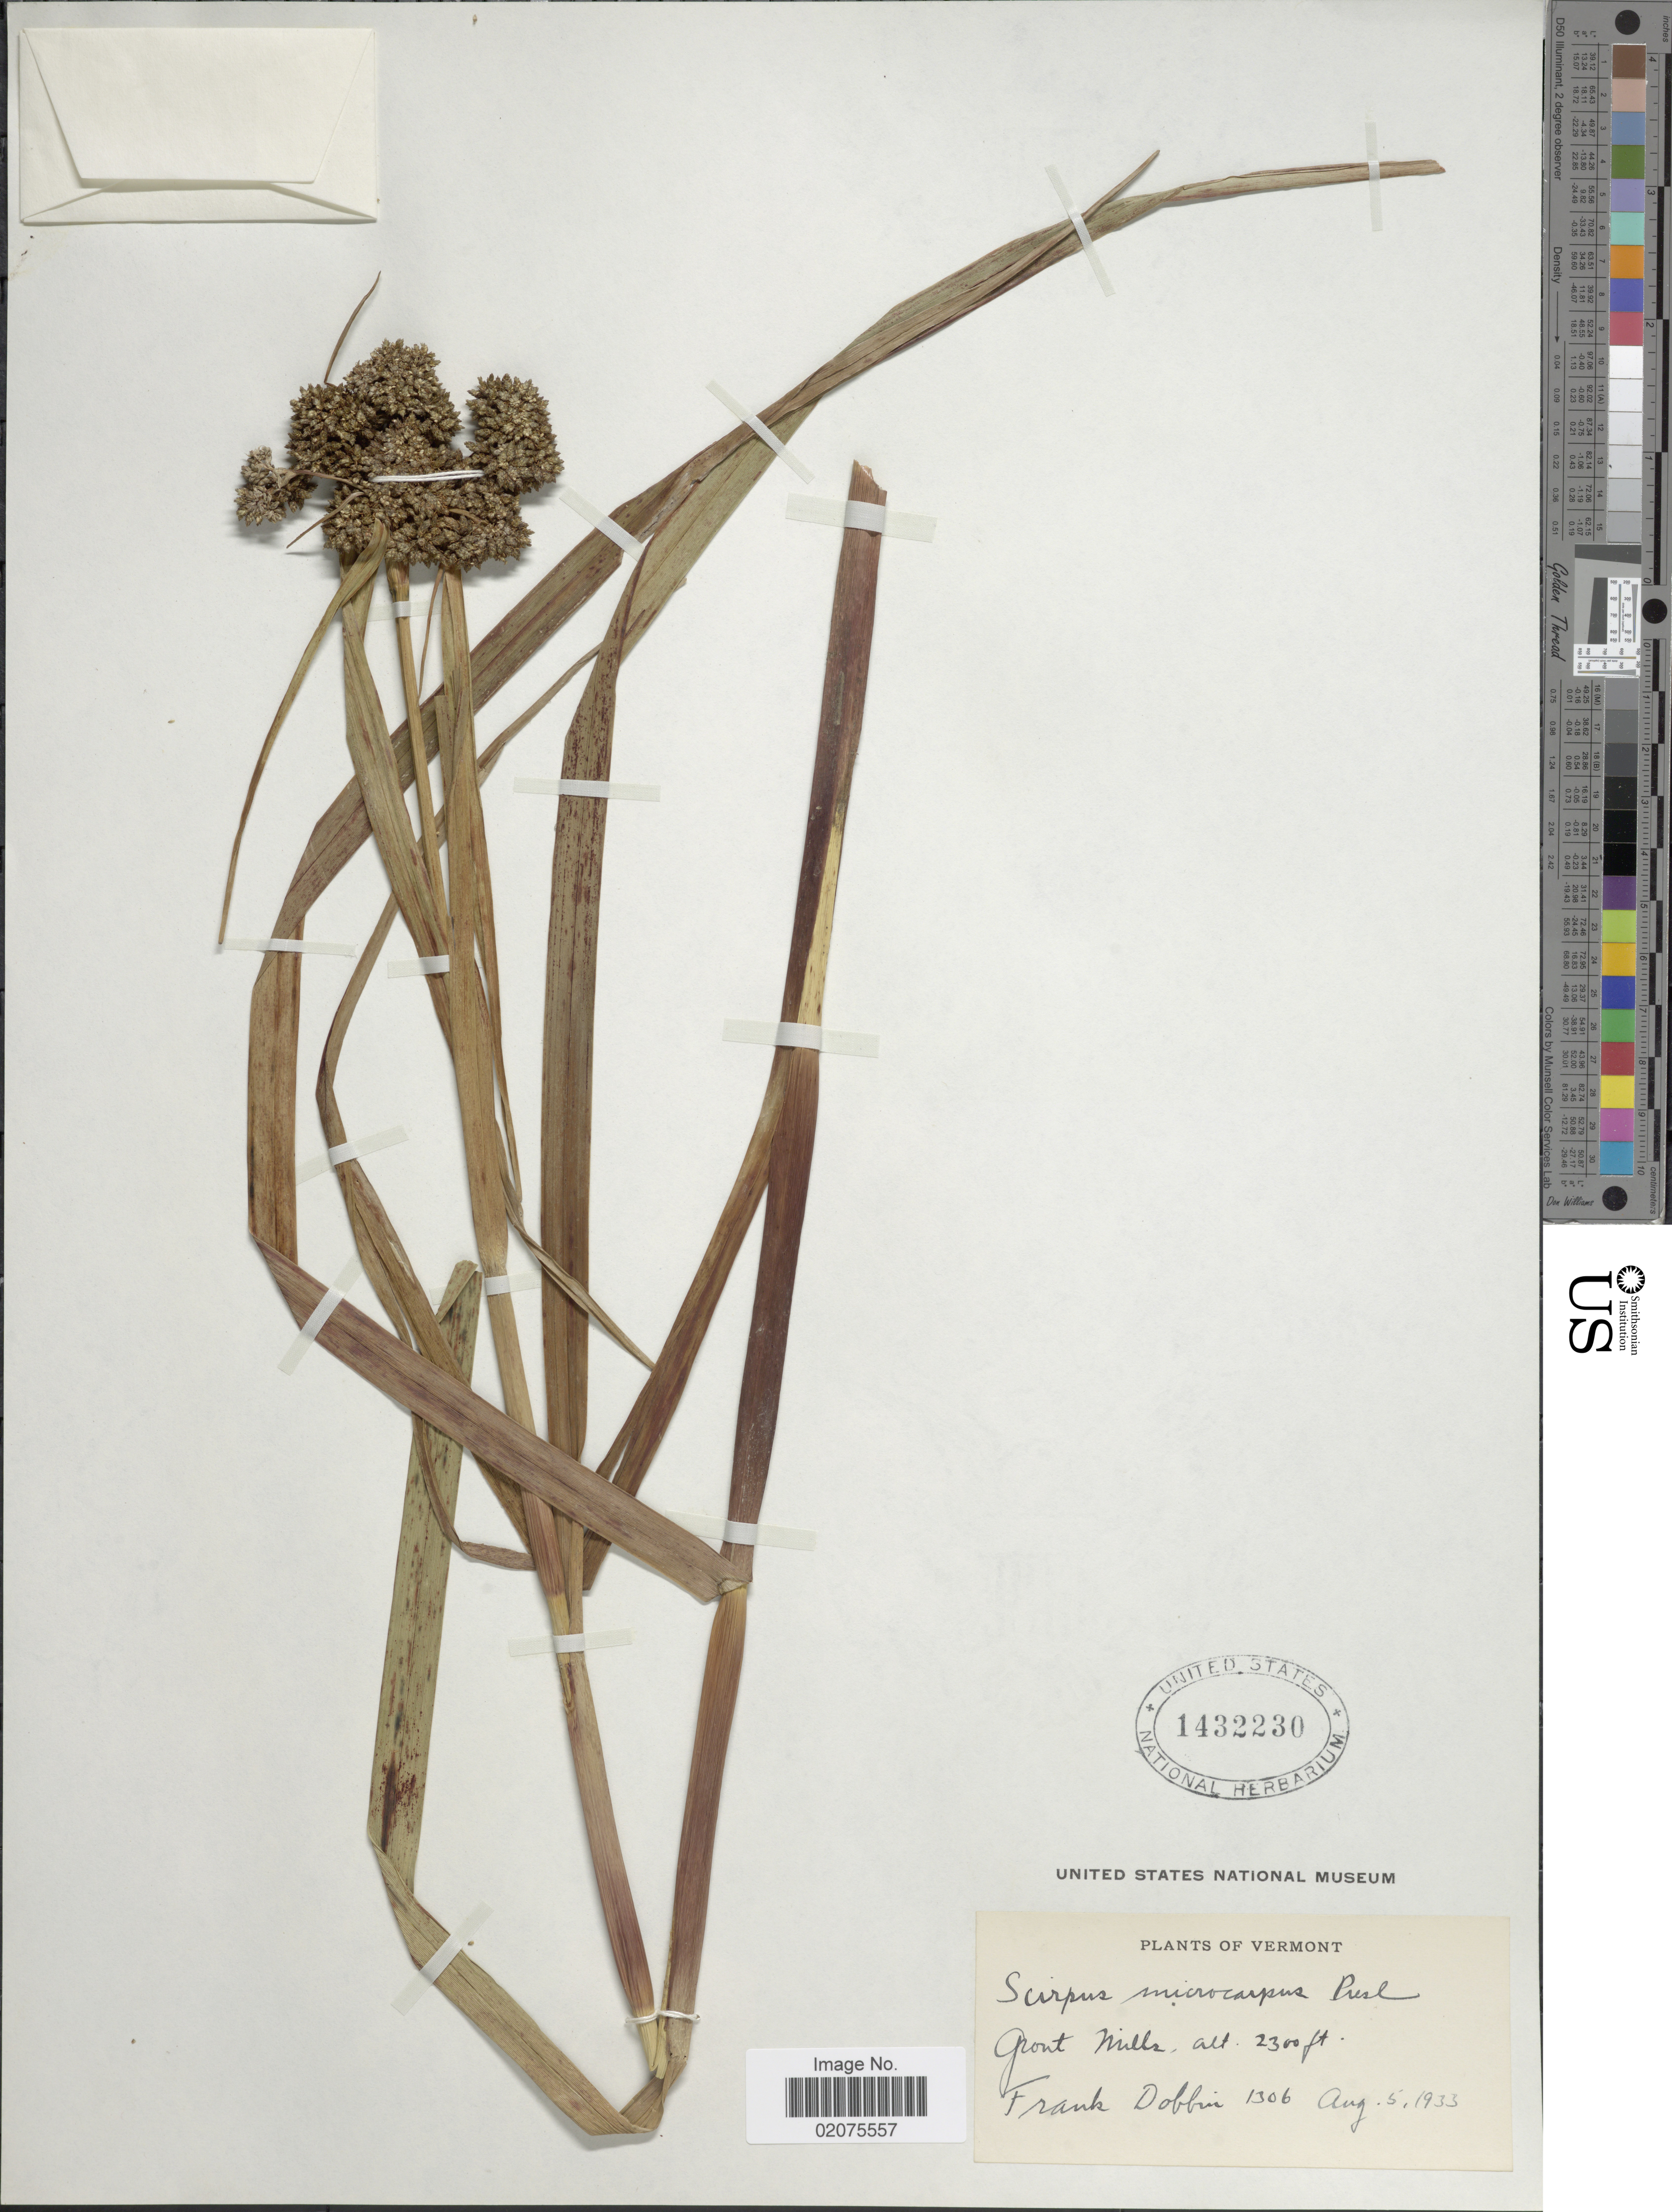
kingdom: Plantae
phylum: Tracheophyta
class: Liliopsida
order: Poales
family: Cyperaceae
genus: Scirpus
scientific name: Scirpus microcarpus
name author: J. Presl & C. Presl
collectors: F. Dobbin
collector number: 1306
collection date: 1933-08-05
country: United States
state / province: Vermont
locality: Grout Mills.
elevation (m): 701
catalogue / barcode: US 1432230